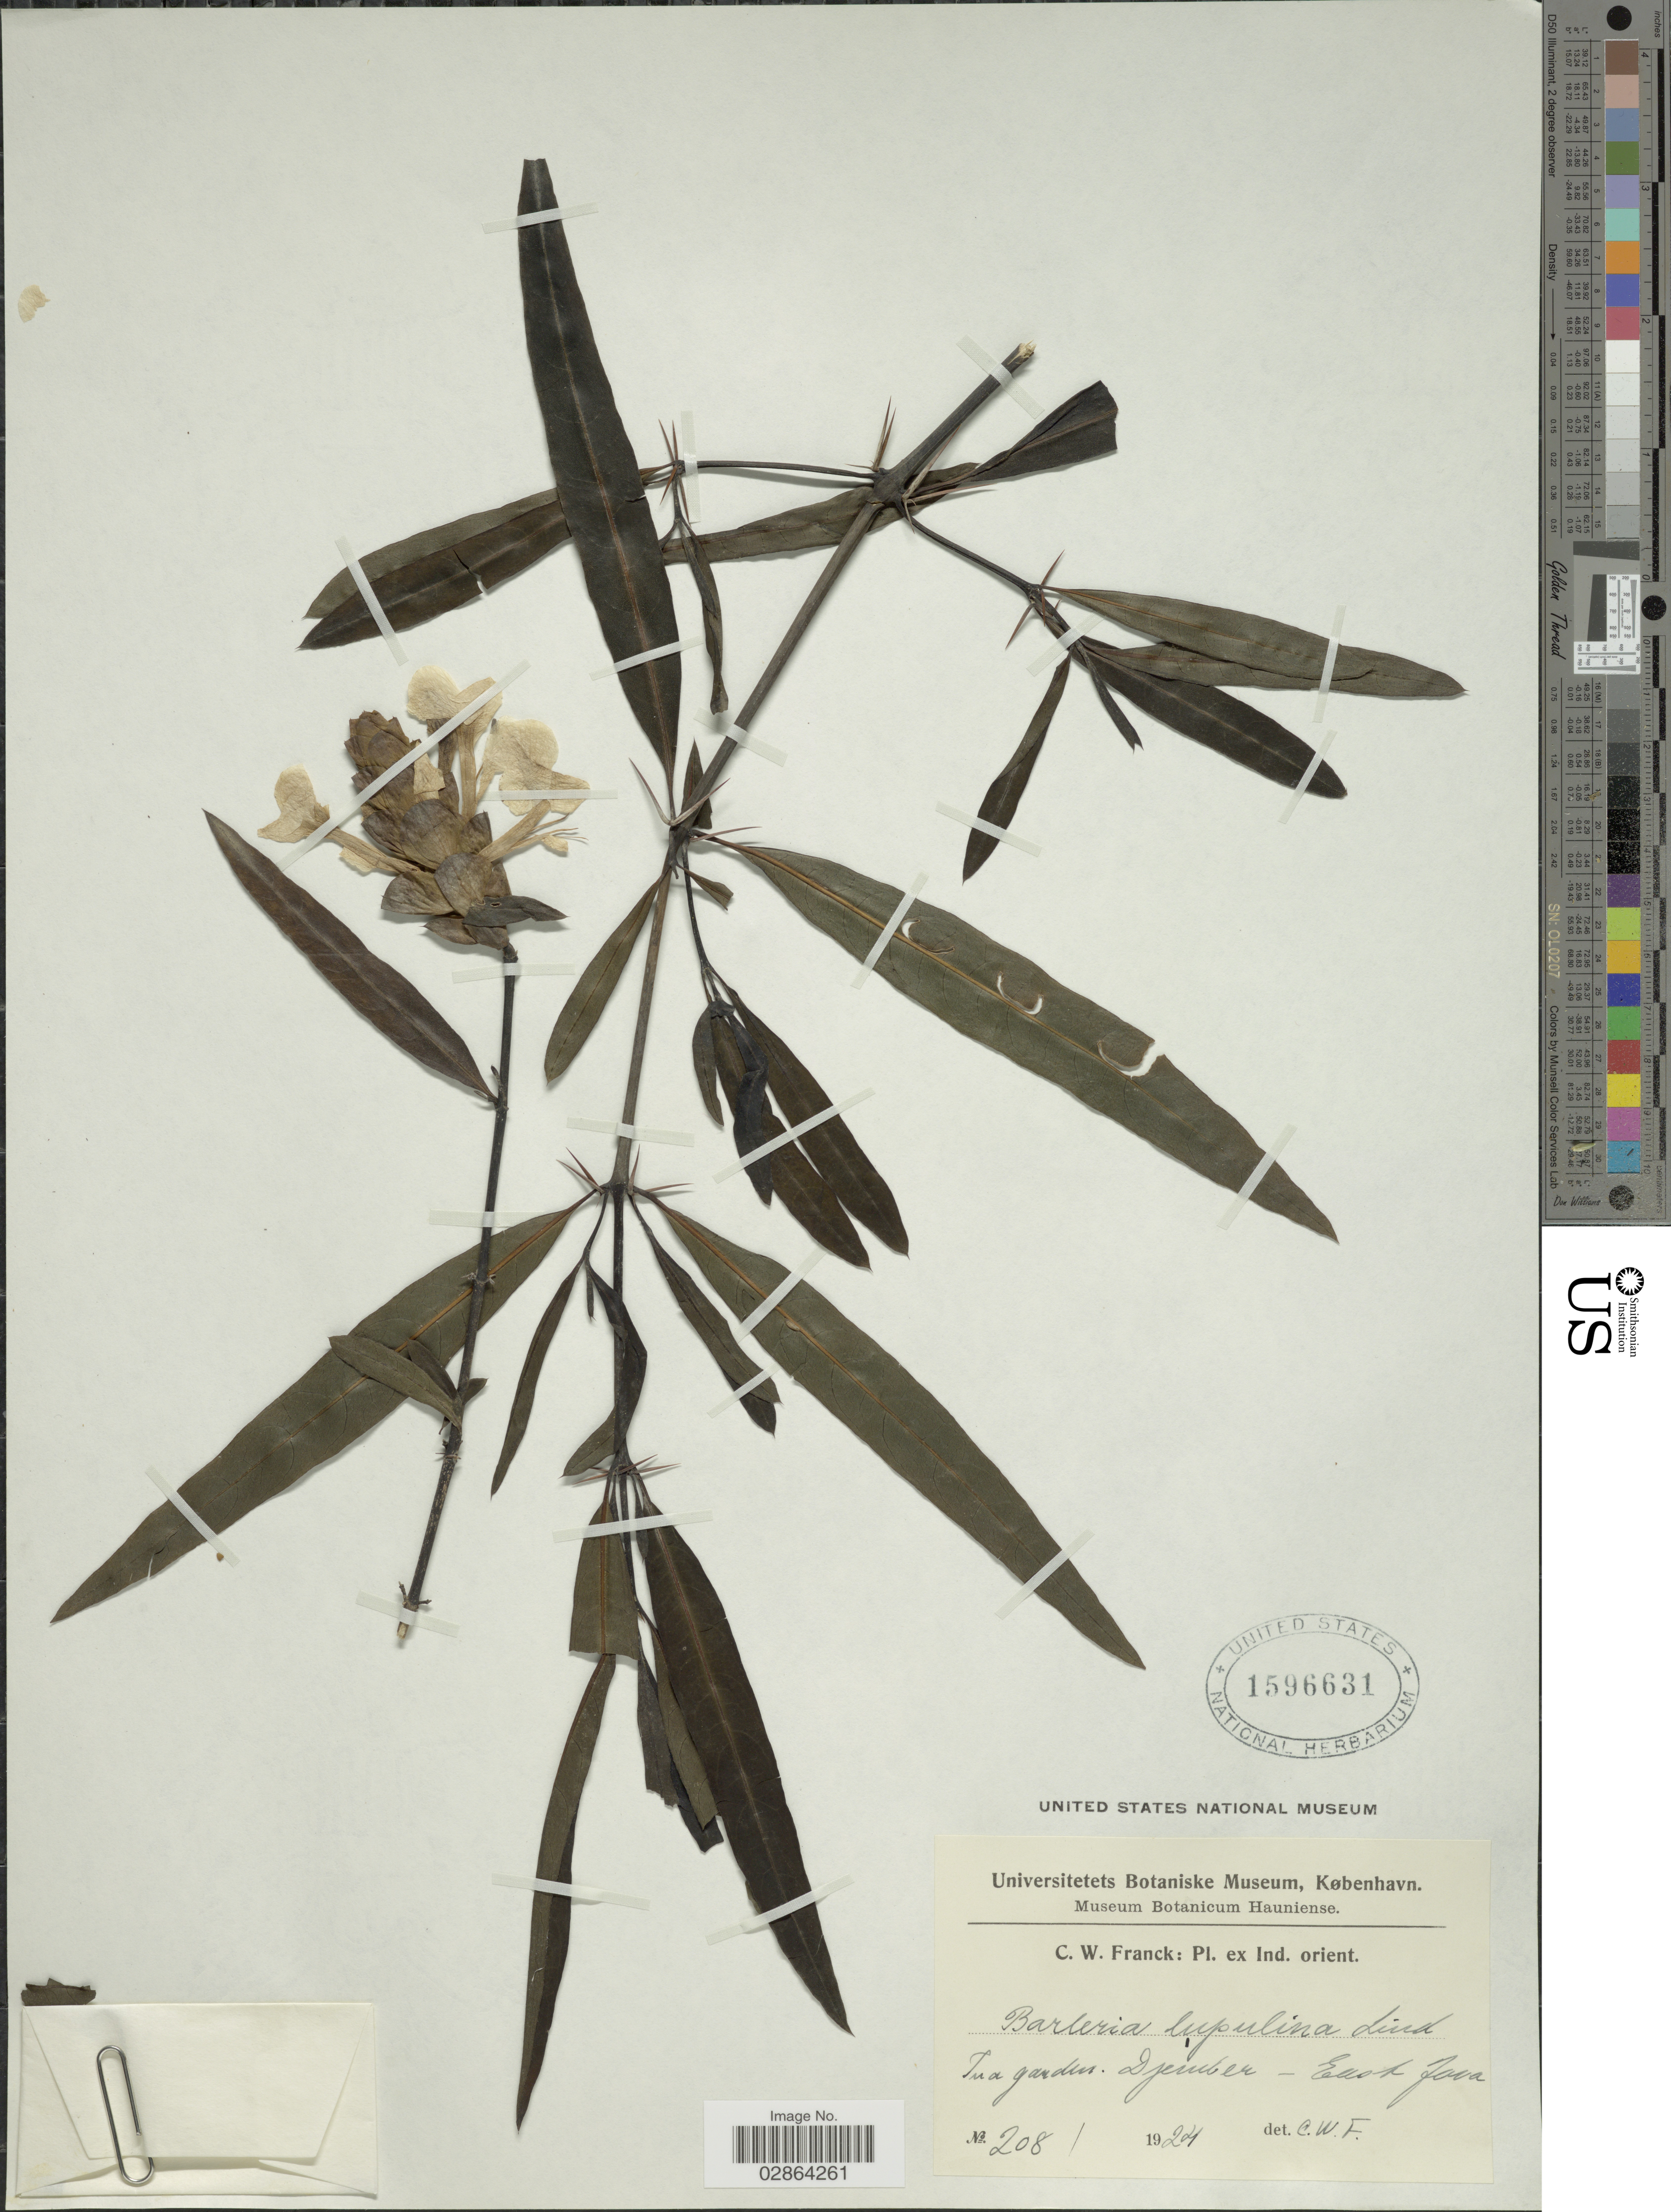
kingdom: Plantae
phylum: Tracheophyta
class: Magnoliopsida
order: Lamiales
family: Acanthaceae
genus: Barleria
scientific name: Barleria lupulina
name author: Lindl.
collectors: C. Franck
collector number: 2081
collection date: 1924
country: Indonesia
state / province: Java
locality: Ind. orient., Tua garden. Djember - East Java.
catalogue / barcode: US 1596631